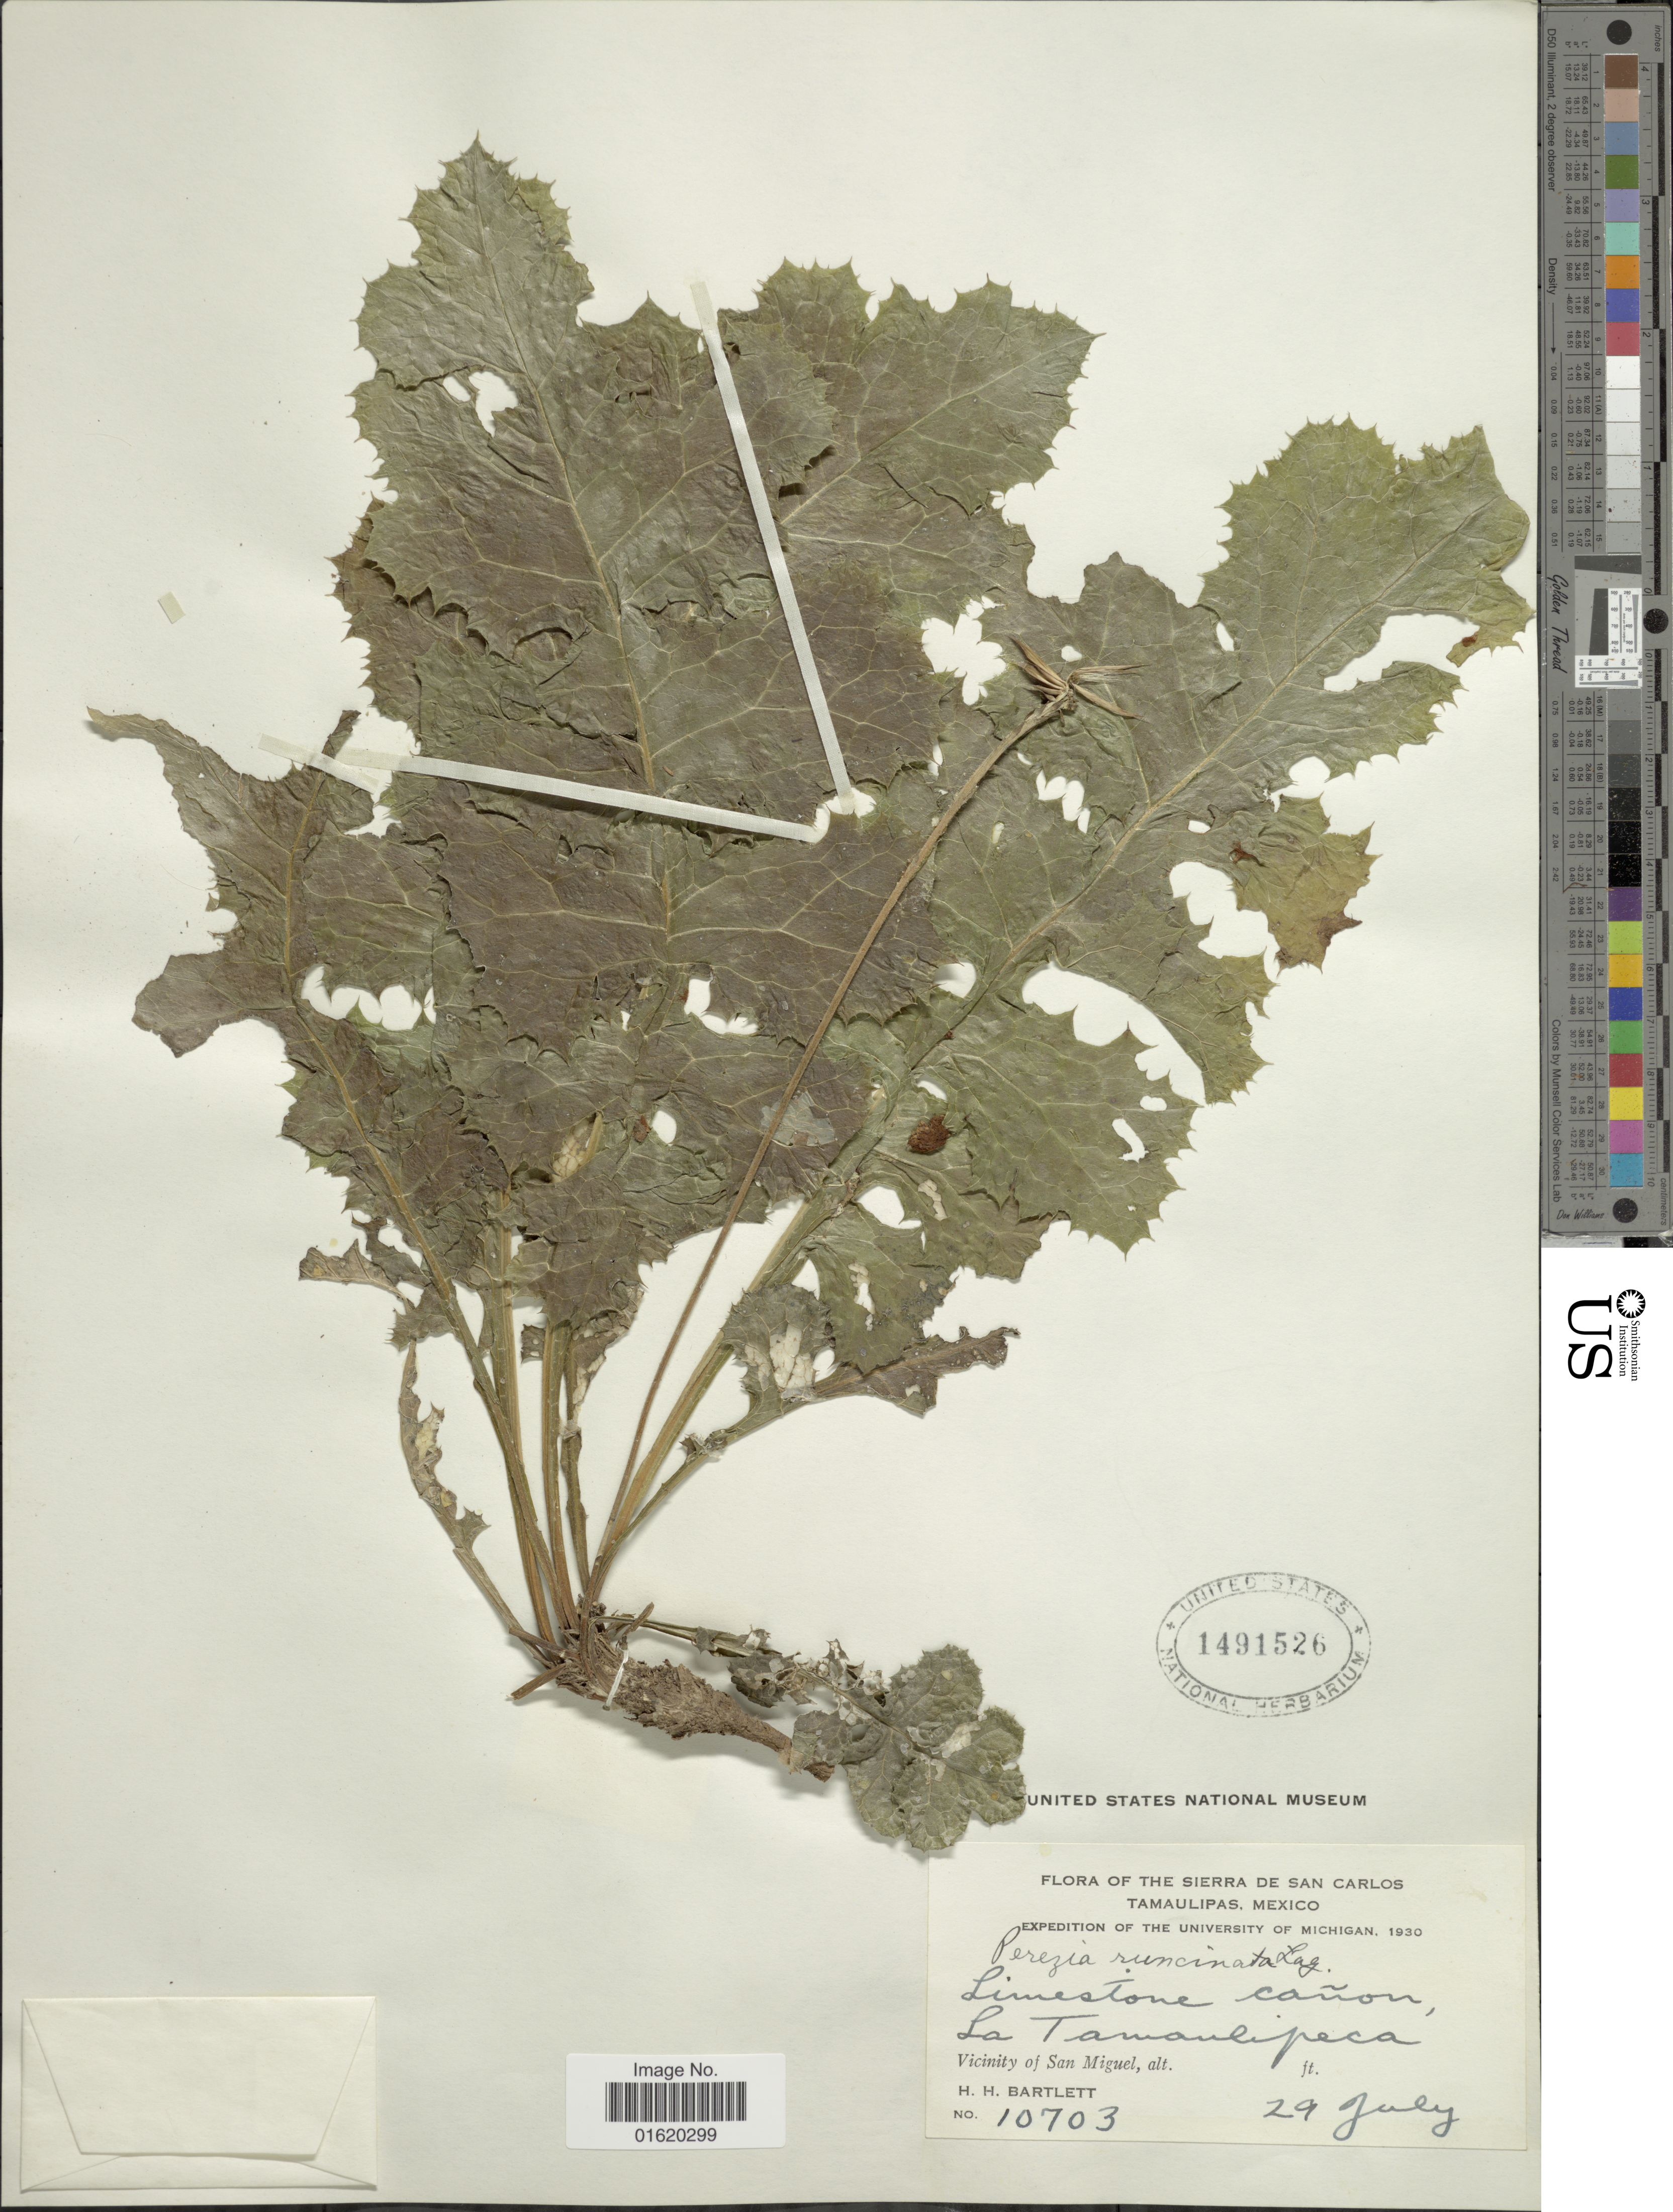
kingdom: Plantae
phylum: Tracheophyta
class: Magnoliopsida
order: Asterales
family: Asteraceae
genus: Acourtia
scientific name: Acourtia runcinata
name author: (D. Don) B.L. Turner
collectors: H. H. Bartlett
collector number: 10703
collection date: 1930-07-29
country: Mexico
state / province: Tamaulipas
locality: Sierra de San Carlos, limestone cañon, La Tamaulipeca, Vicinity of San Miguel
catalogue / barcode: US 1491526